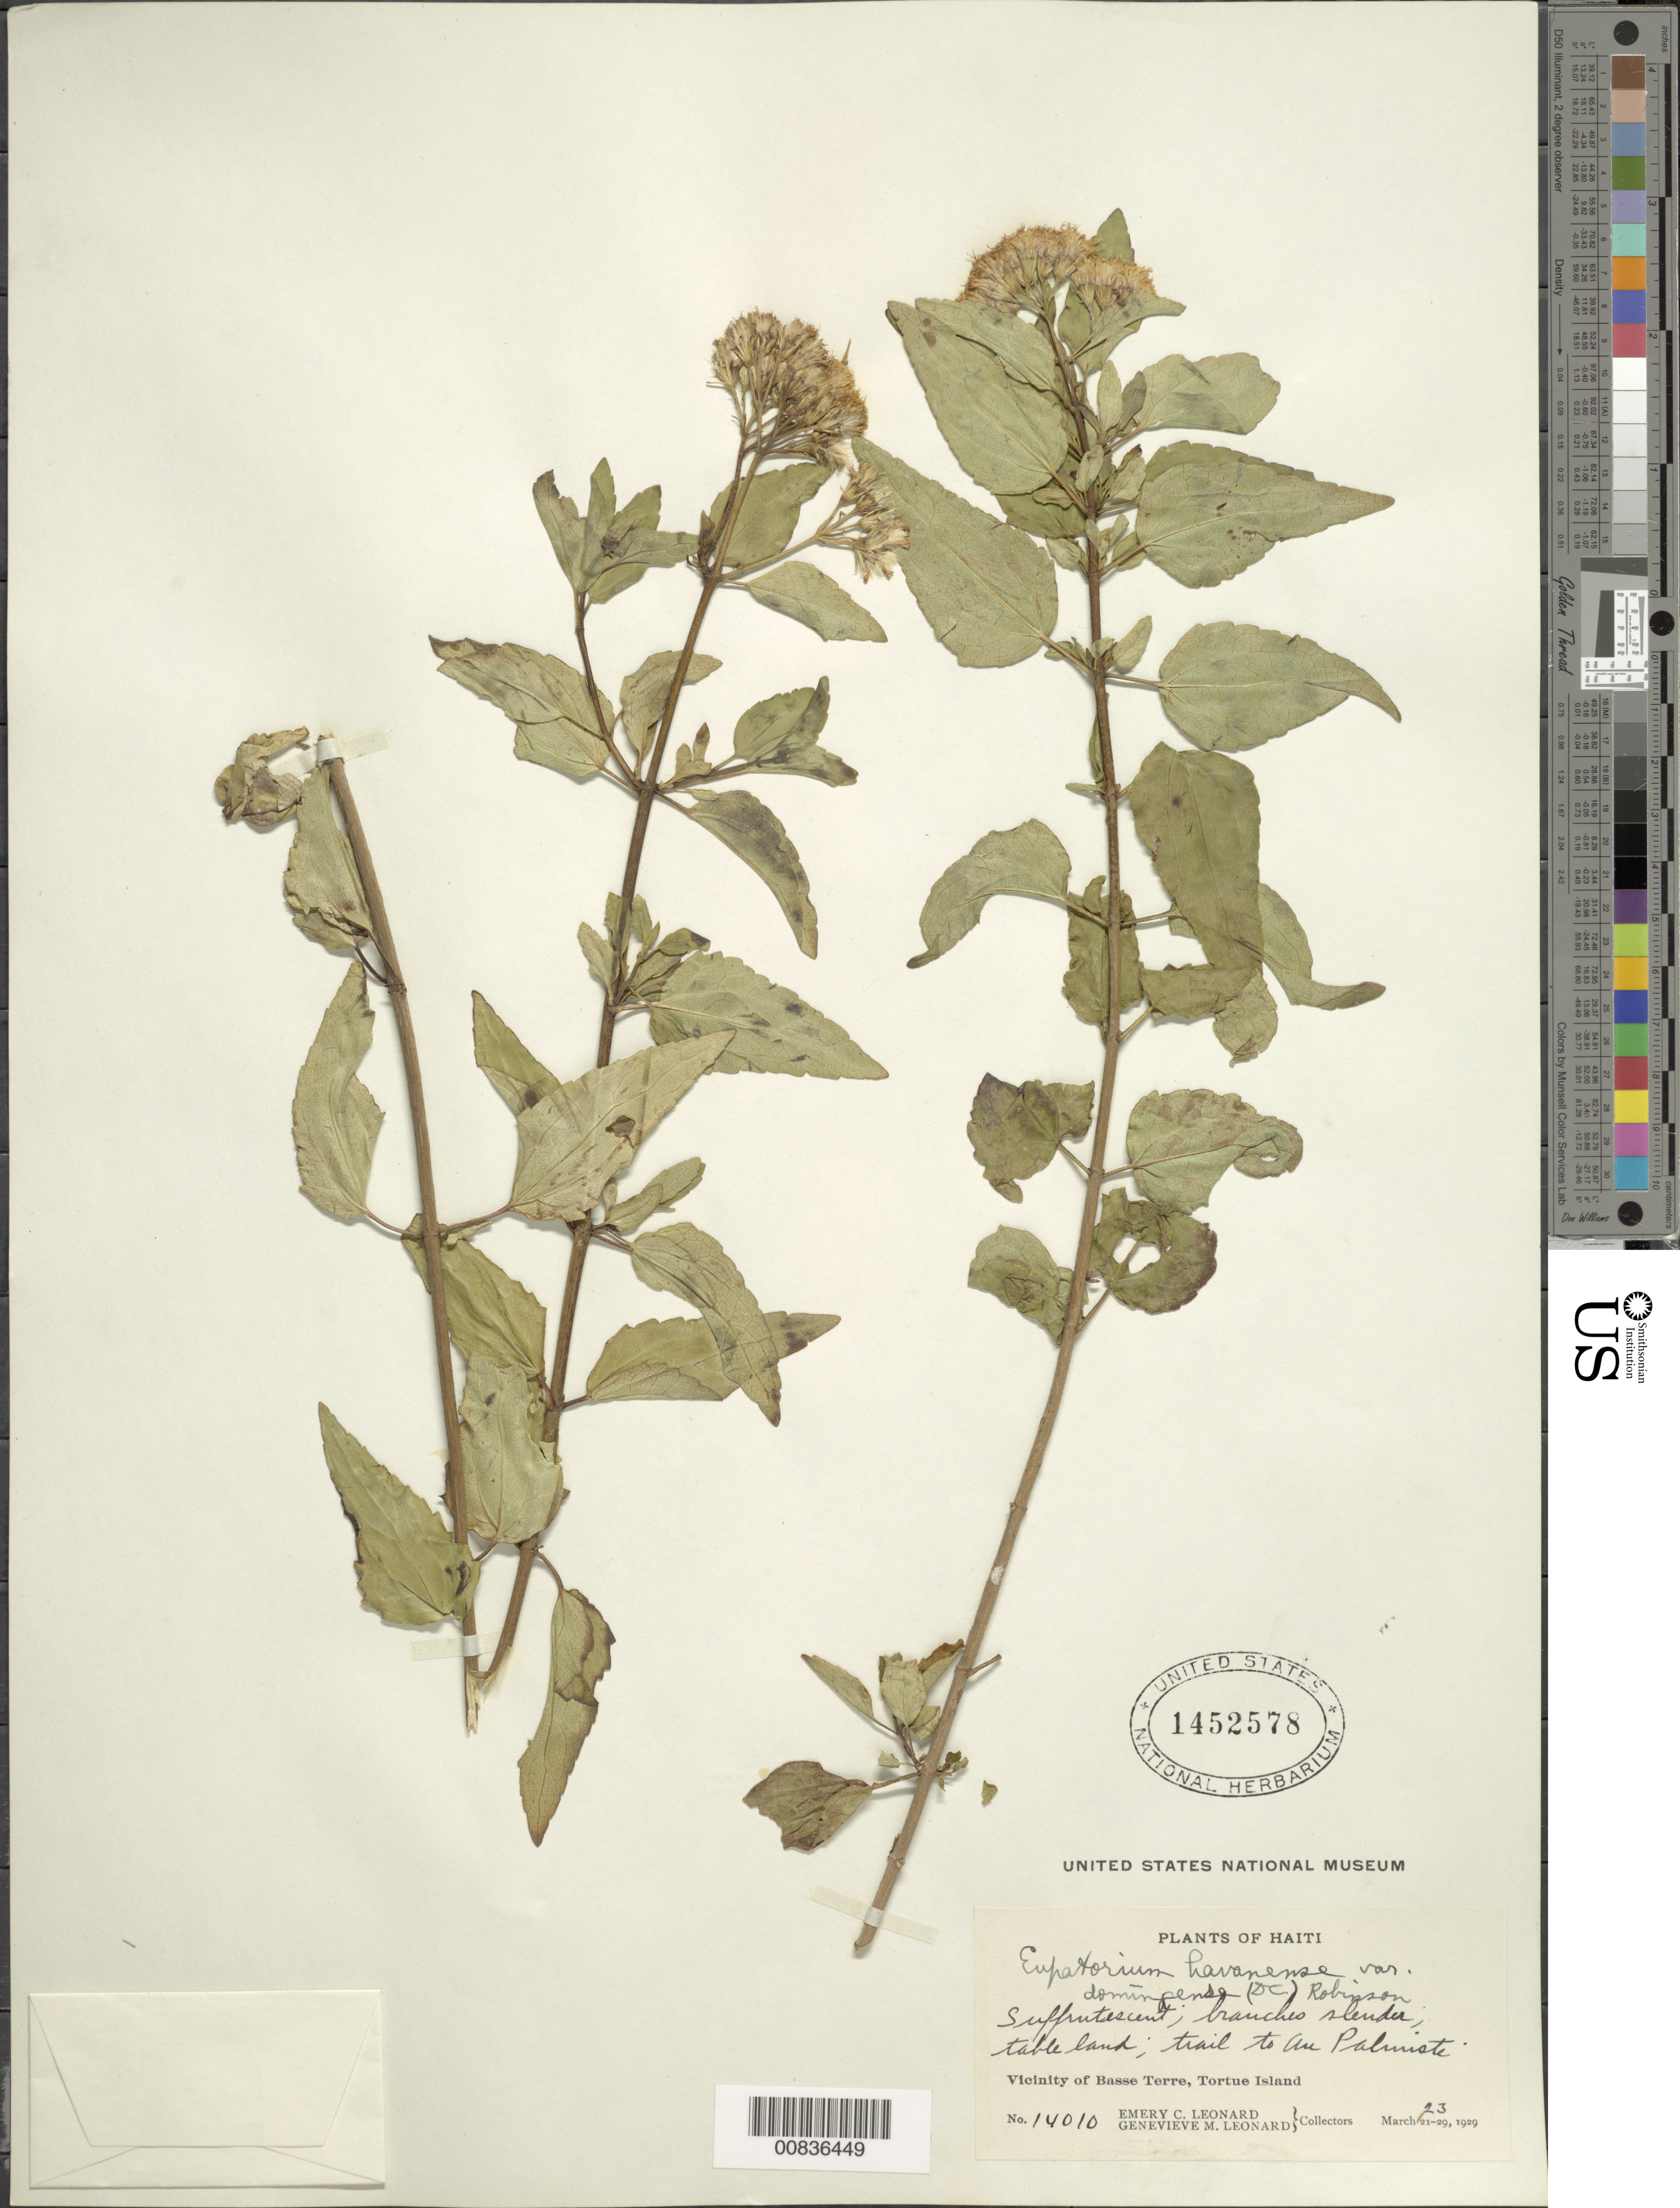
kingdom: Plantae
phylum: Tracheophyta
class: Magnoliopsida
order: Asterales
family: Asteraceae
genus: Ageratina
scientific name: Ageratina havanensis var. domingense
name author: (DC.) H. Rob.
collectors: E. C. Leonard & G. M. Leonard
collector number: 14010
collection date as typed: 23 Mar 1929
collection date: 1929-03-23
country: Haiti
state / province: Nord-Ouest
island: Île de la Tortue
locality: Vicinity of Basse Terre, tableland, trail to Au Paliniste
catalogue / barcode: US 1452578